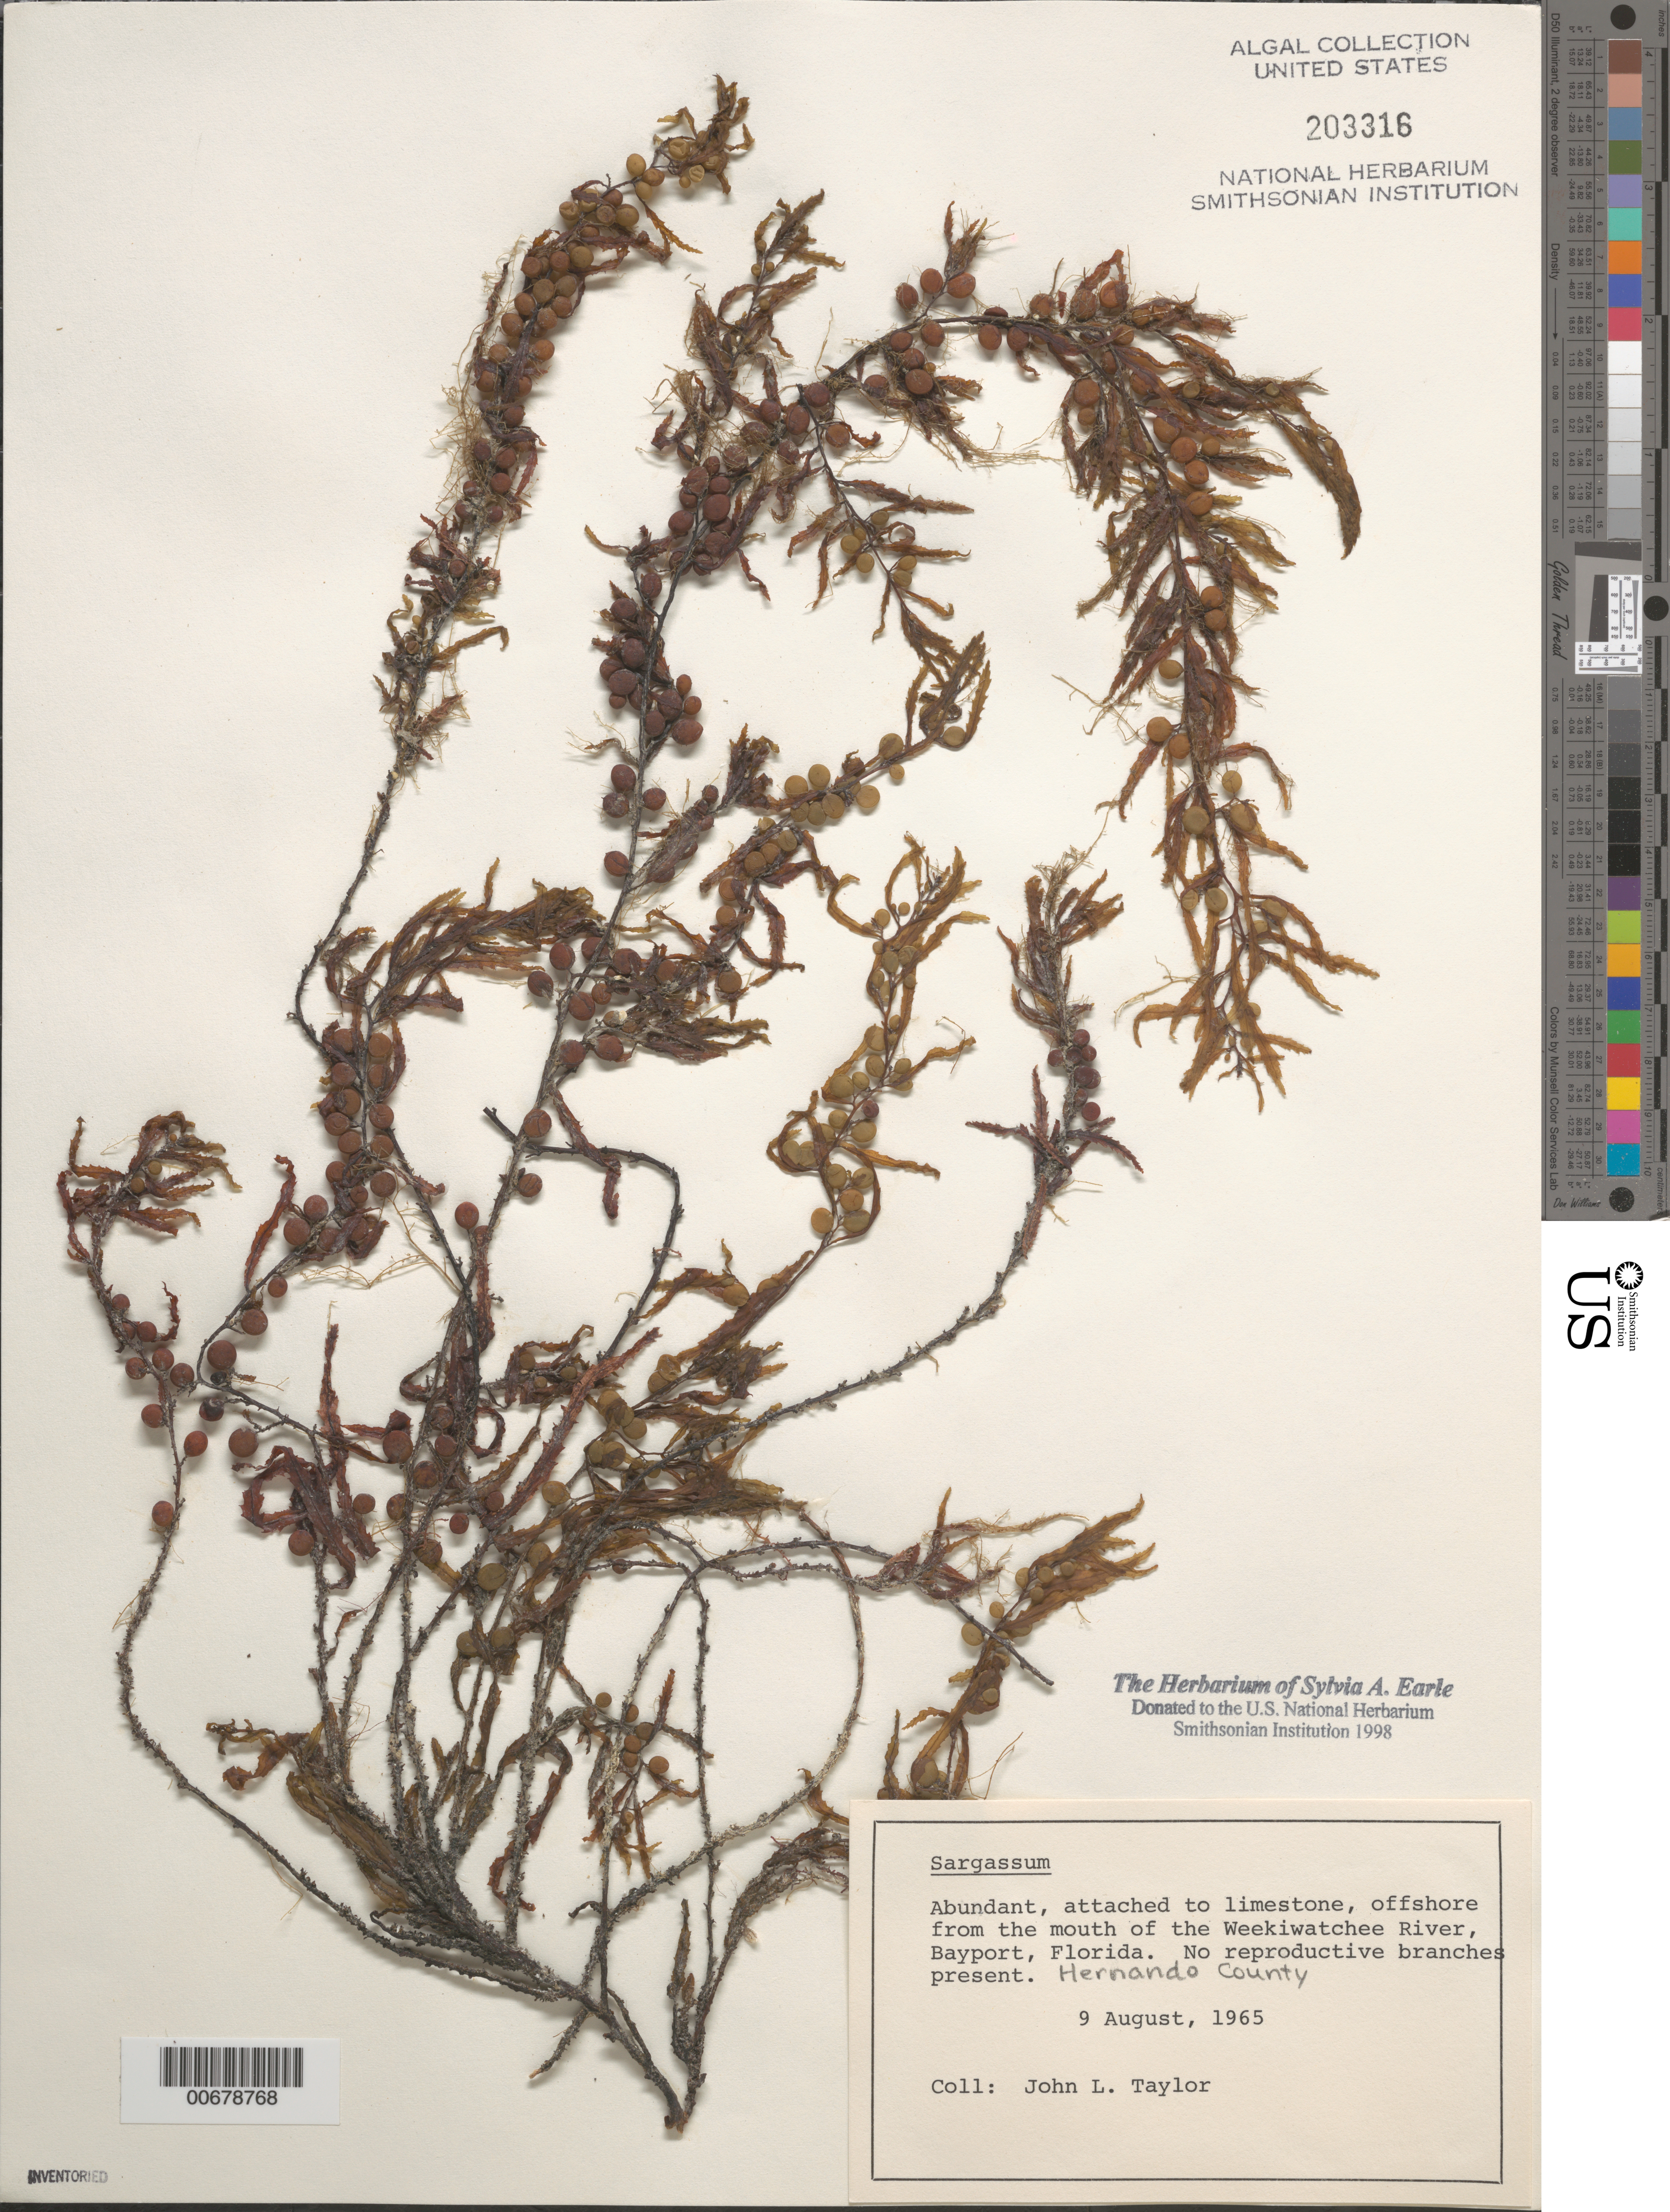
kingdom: Chromista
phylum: Ochrophyta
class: Phaeophyceae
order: Fucales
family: Sargassaceae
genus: Sargassum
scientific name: Sargassum sp.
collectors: J. L. Taylor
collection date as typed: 09 Aug 1965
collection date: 1965-08-09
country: United States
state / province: Florida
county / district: Hernando County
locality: Off Weeki Wachee River mouth, Bayport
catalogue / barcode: US 203316